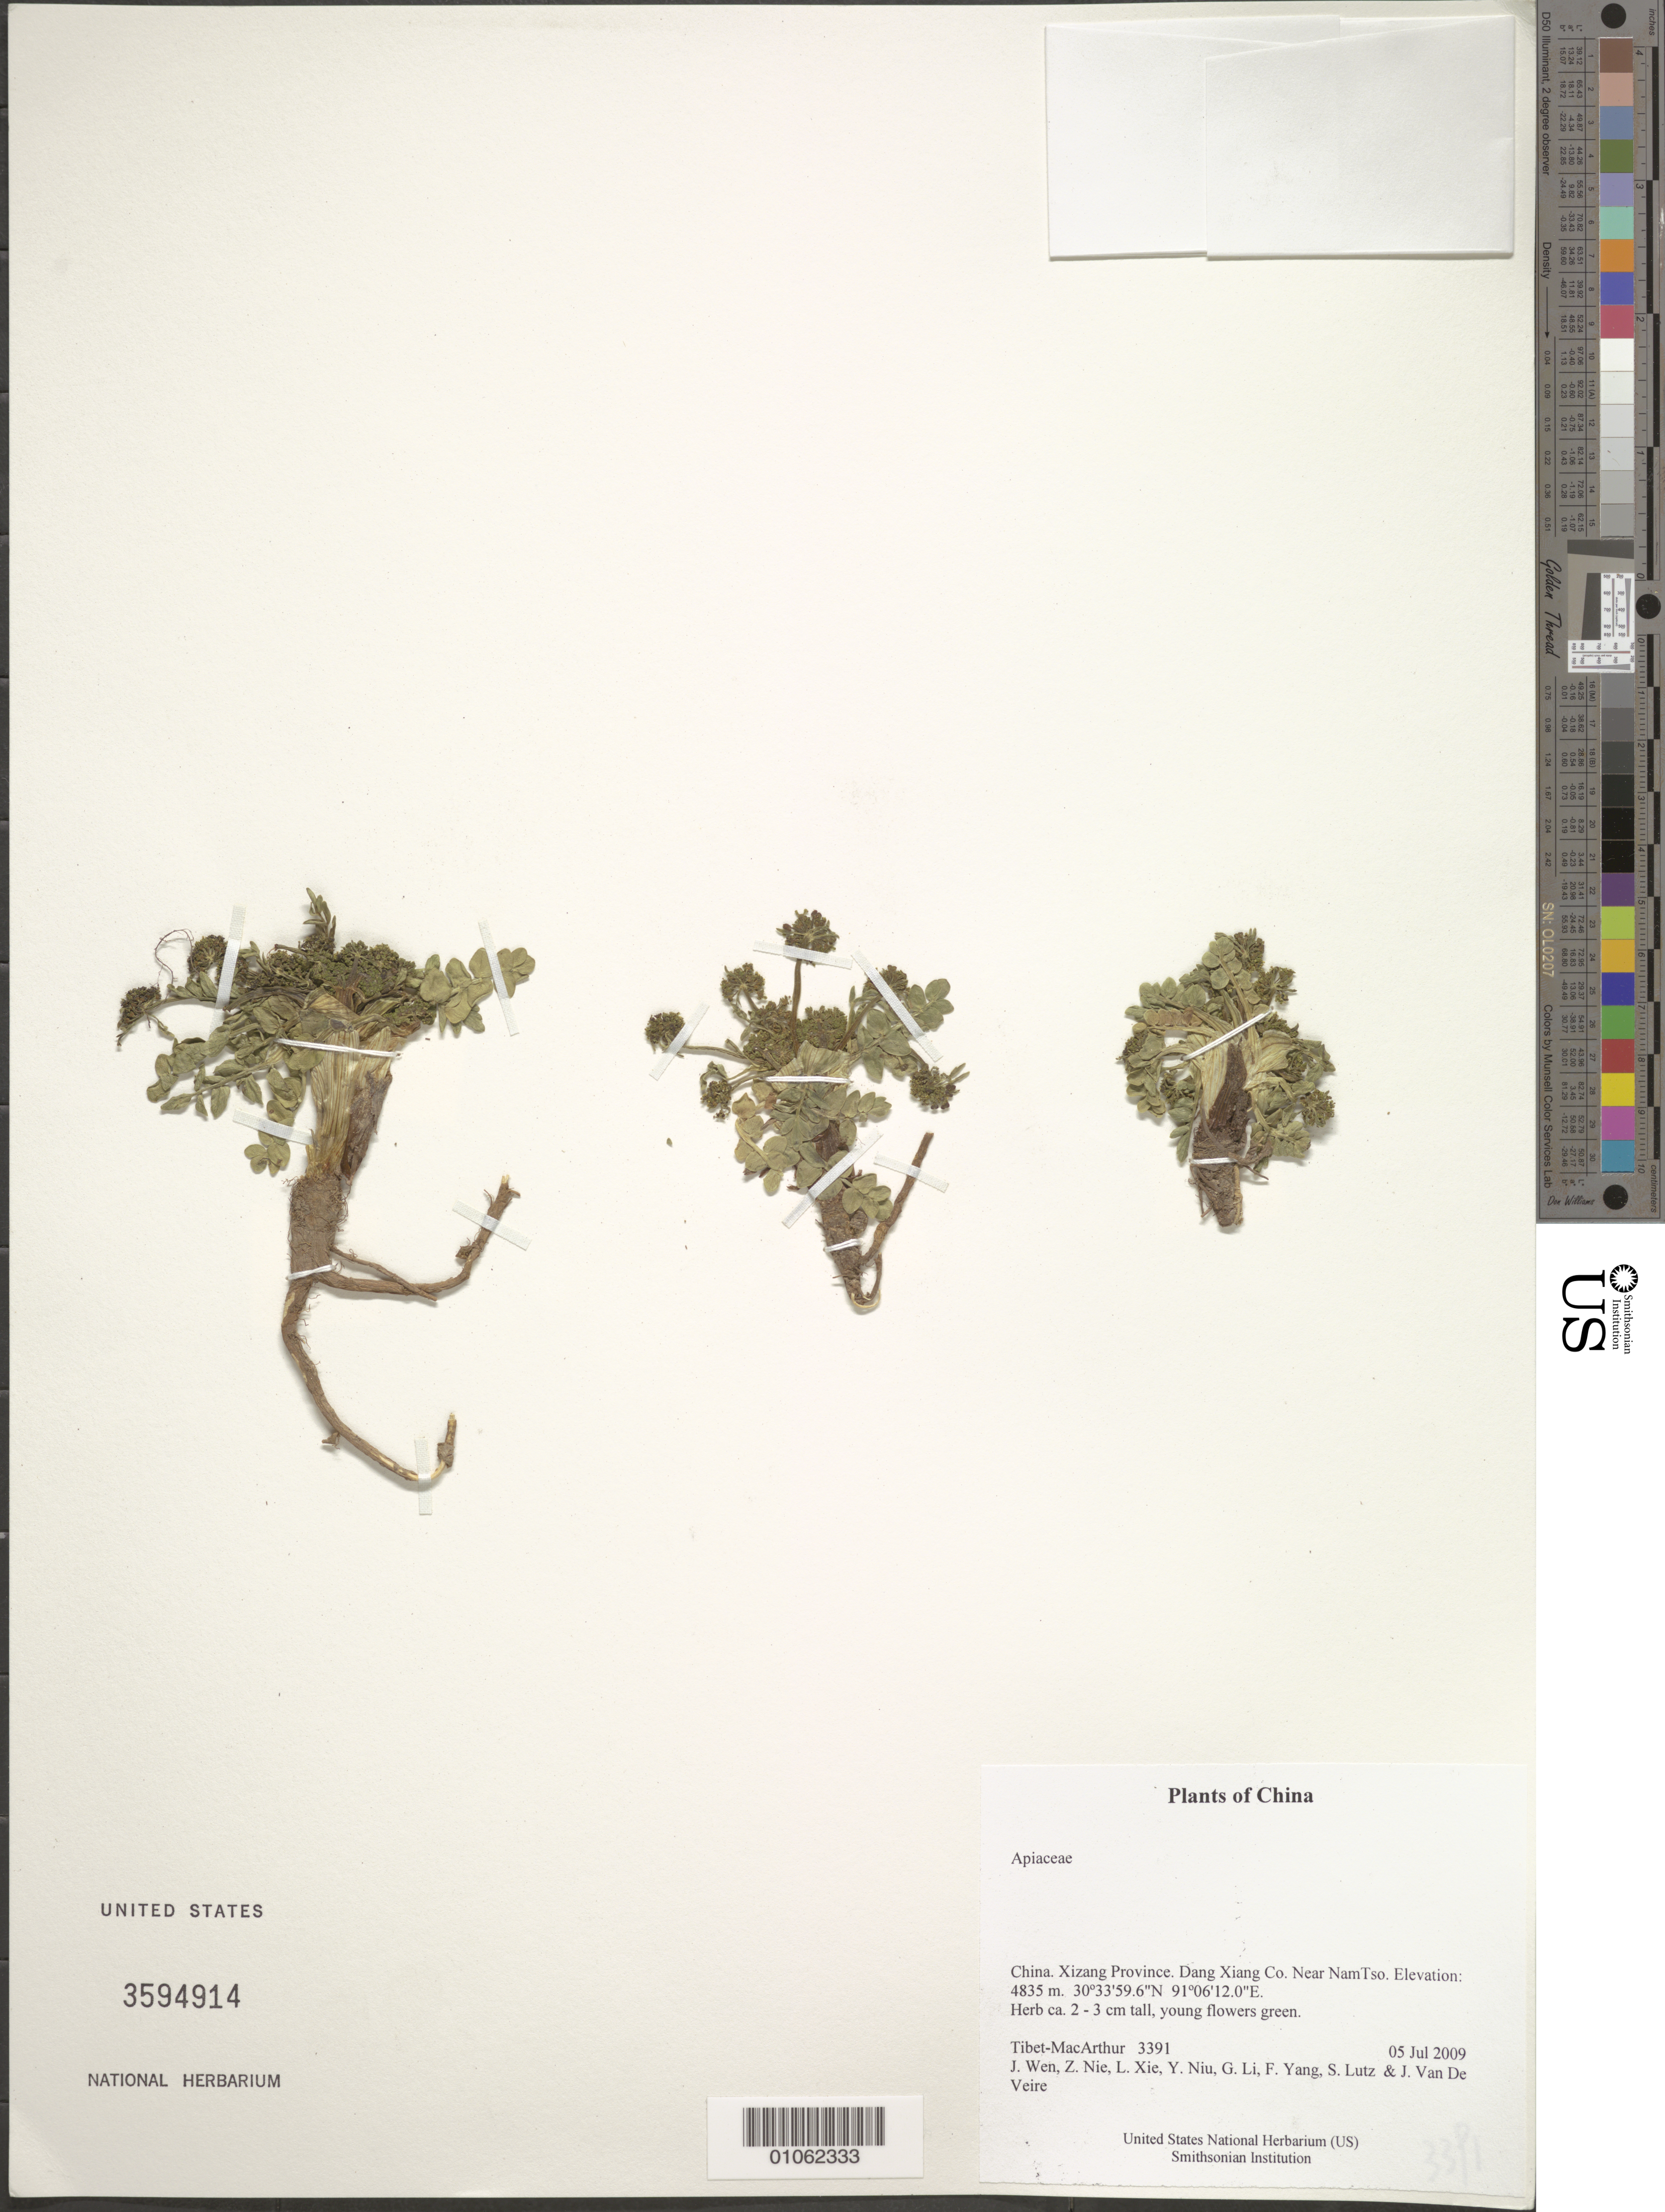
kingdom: Plantae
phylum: Tracheophyta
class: Magnoliopsida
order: Apiales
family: Apiaceae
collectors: Tibet-MacArthur, J. Wen, Z. Nie, L. Xie, Y. Niu, G. Li, F. Yang, S. Lutz & J. Van De Veire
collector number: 3391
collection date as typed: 05 Jul 2009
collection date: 2009-07-05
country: China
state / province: Xizang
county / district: Dang Xiang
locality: Near NamTso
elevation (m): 4835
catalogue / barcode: US 3594914